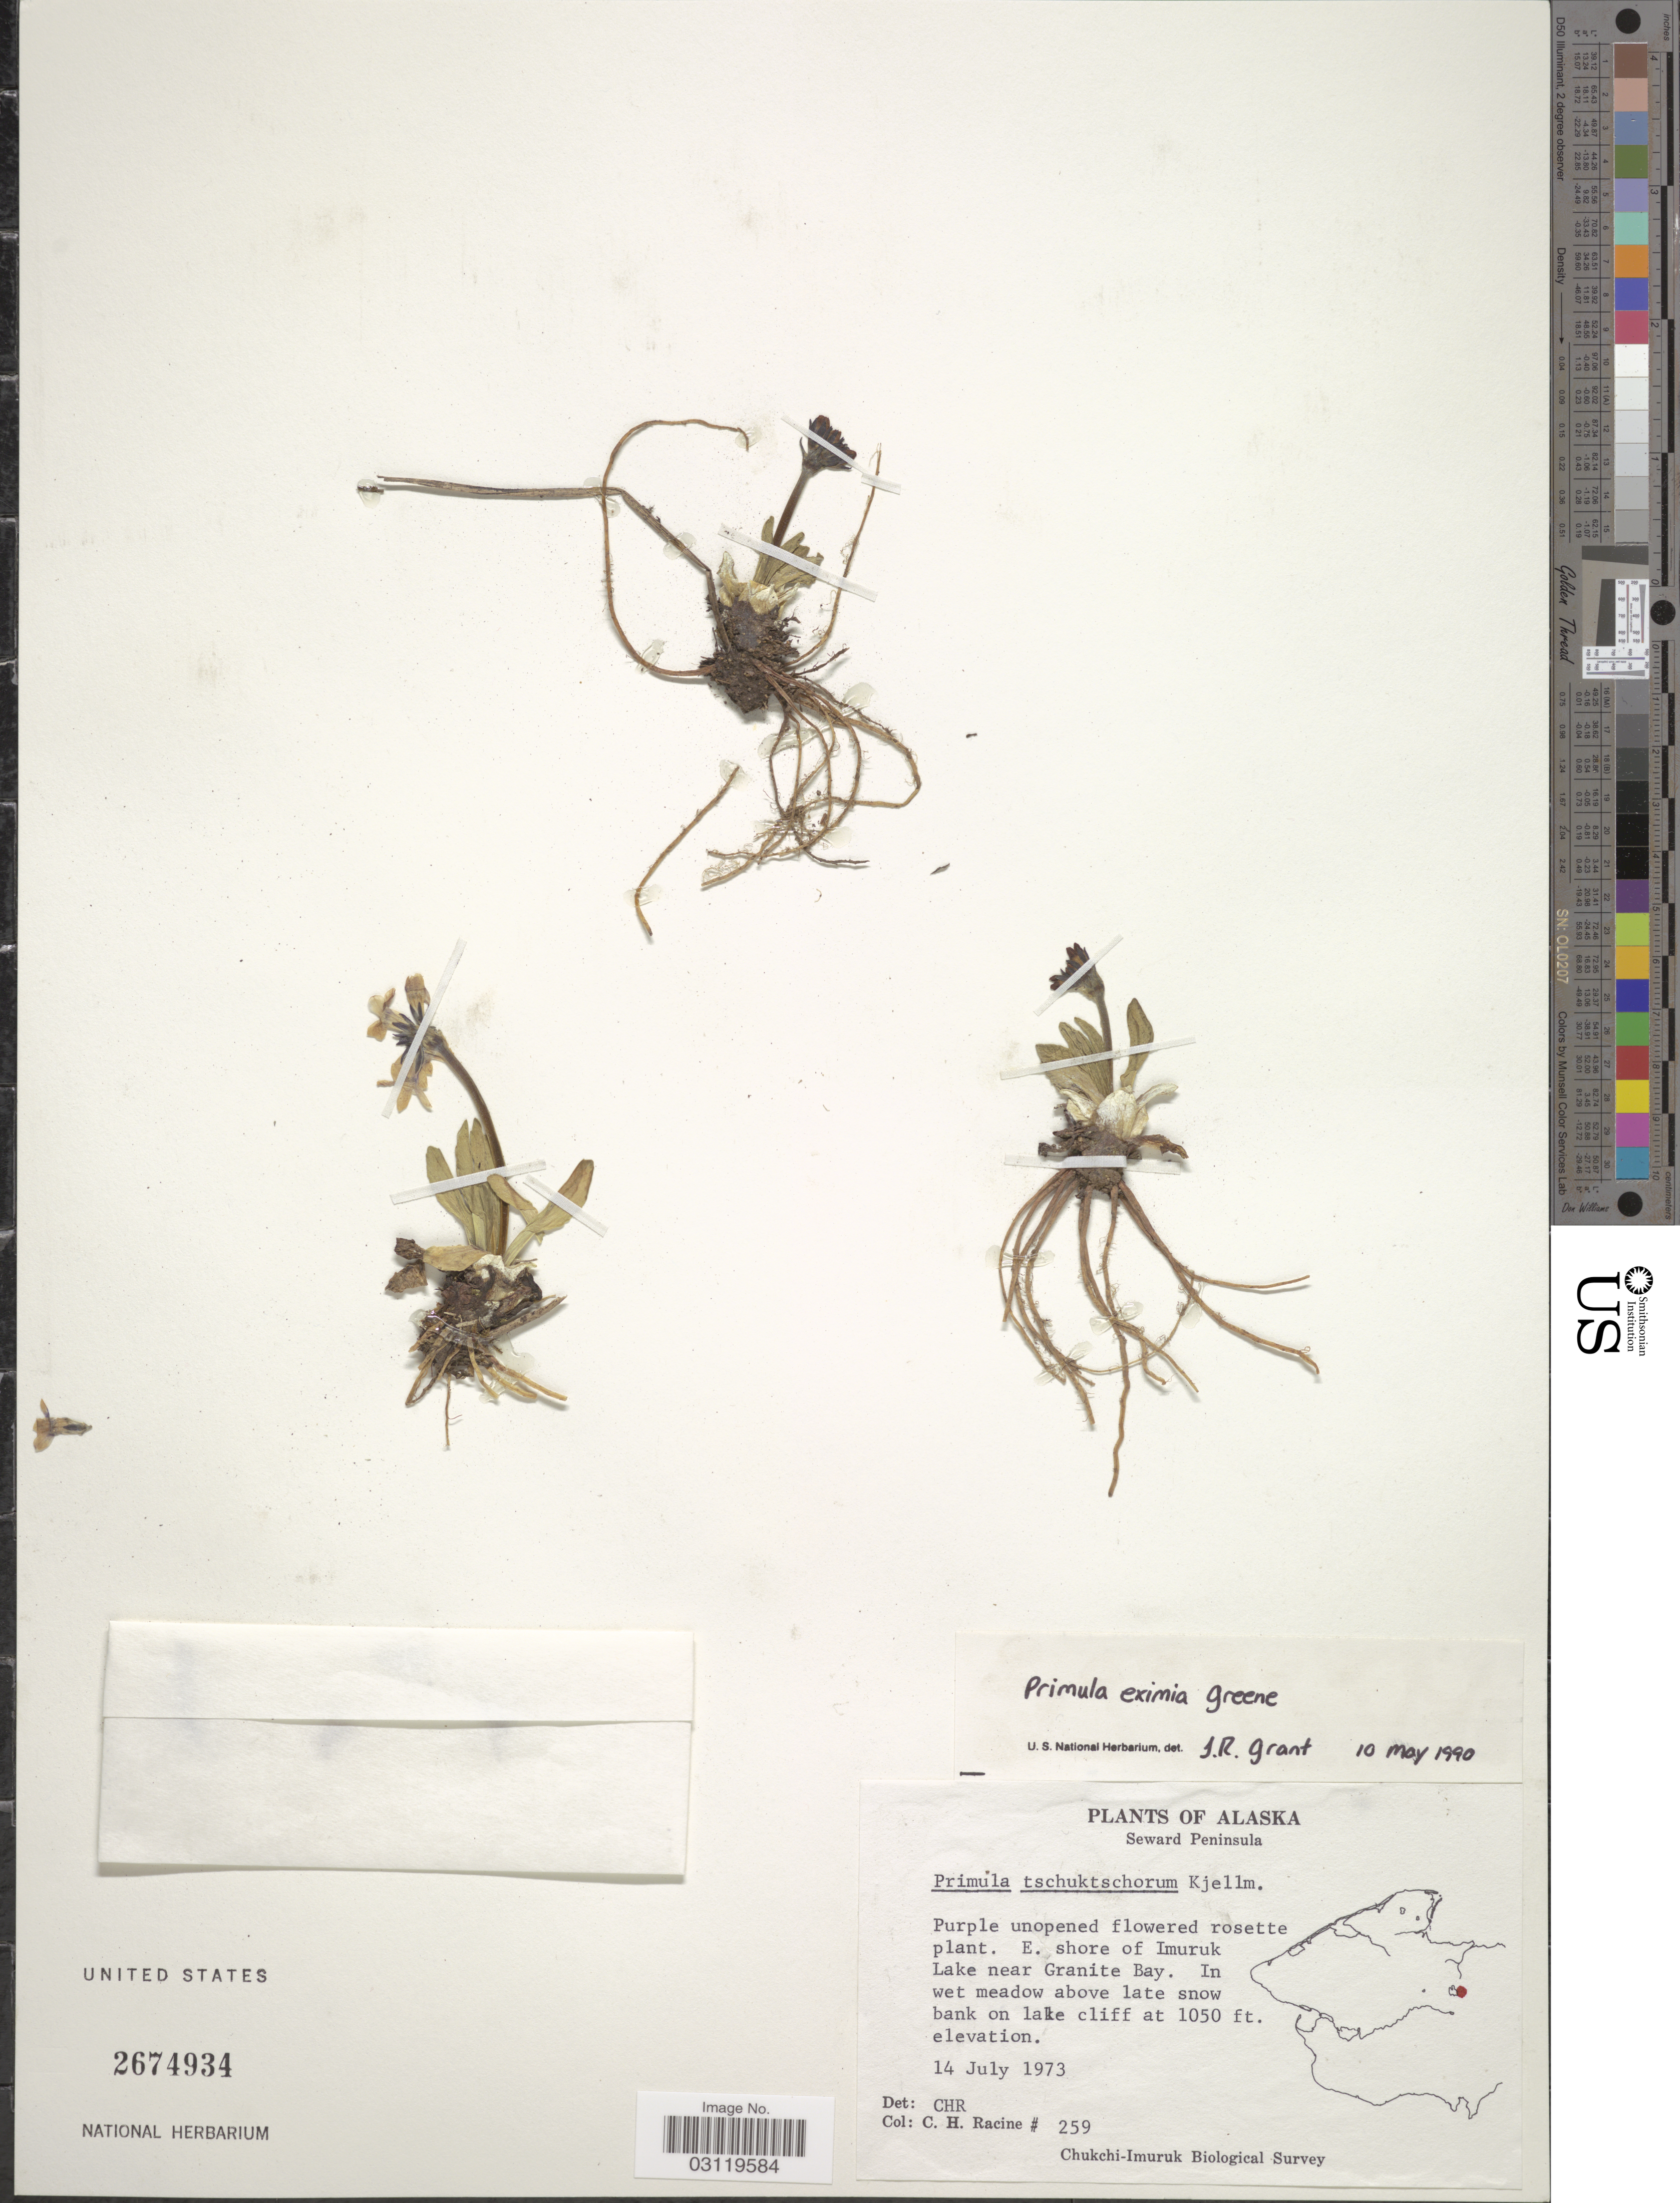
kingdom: Plantae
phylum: Tracheophyta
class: Magnoliopsida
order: Ericales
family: Primulaceae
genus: Primula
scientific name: Primula eximia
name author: Greene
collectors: C. Racine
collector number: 259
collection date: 1973-07-14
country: United States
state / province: Alaska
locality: Seward Peninsula, E. shore of Imuruk, Lake near Granite Bay.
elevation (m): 320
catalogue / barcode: US 2674934